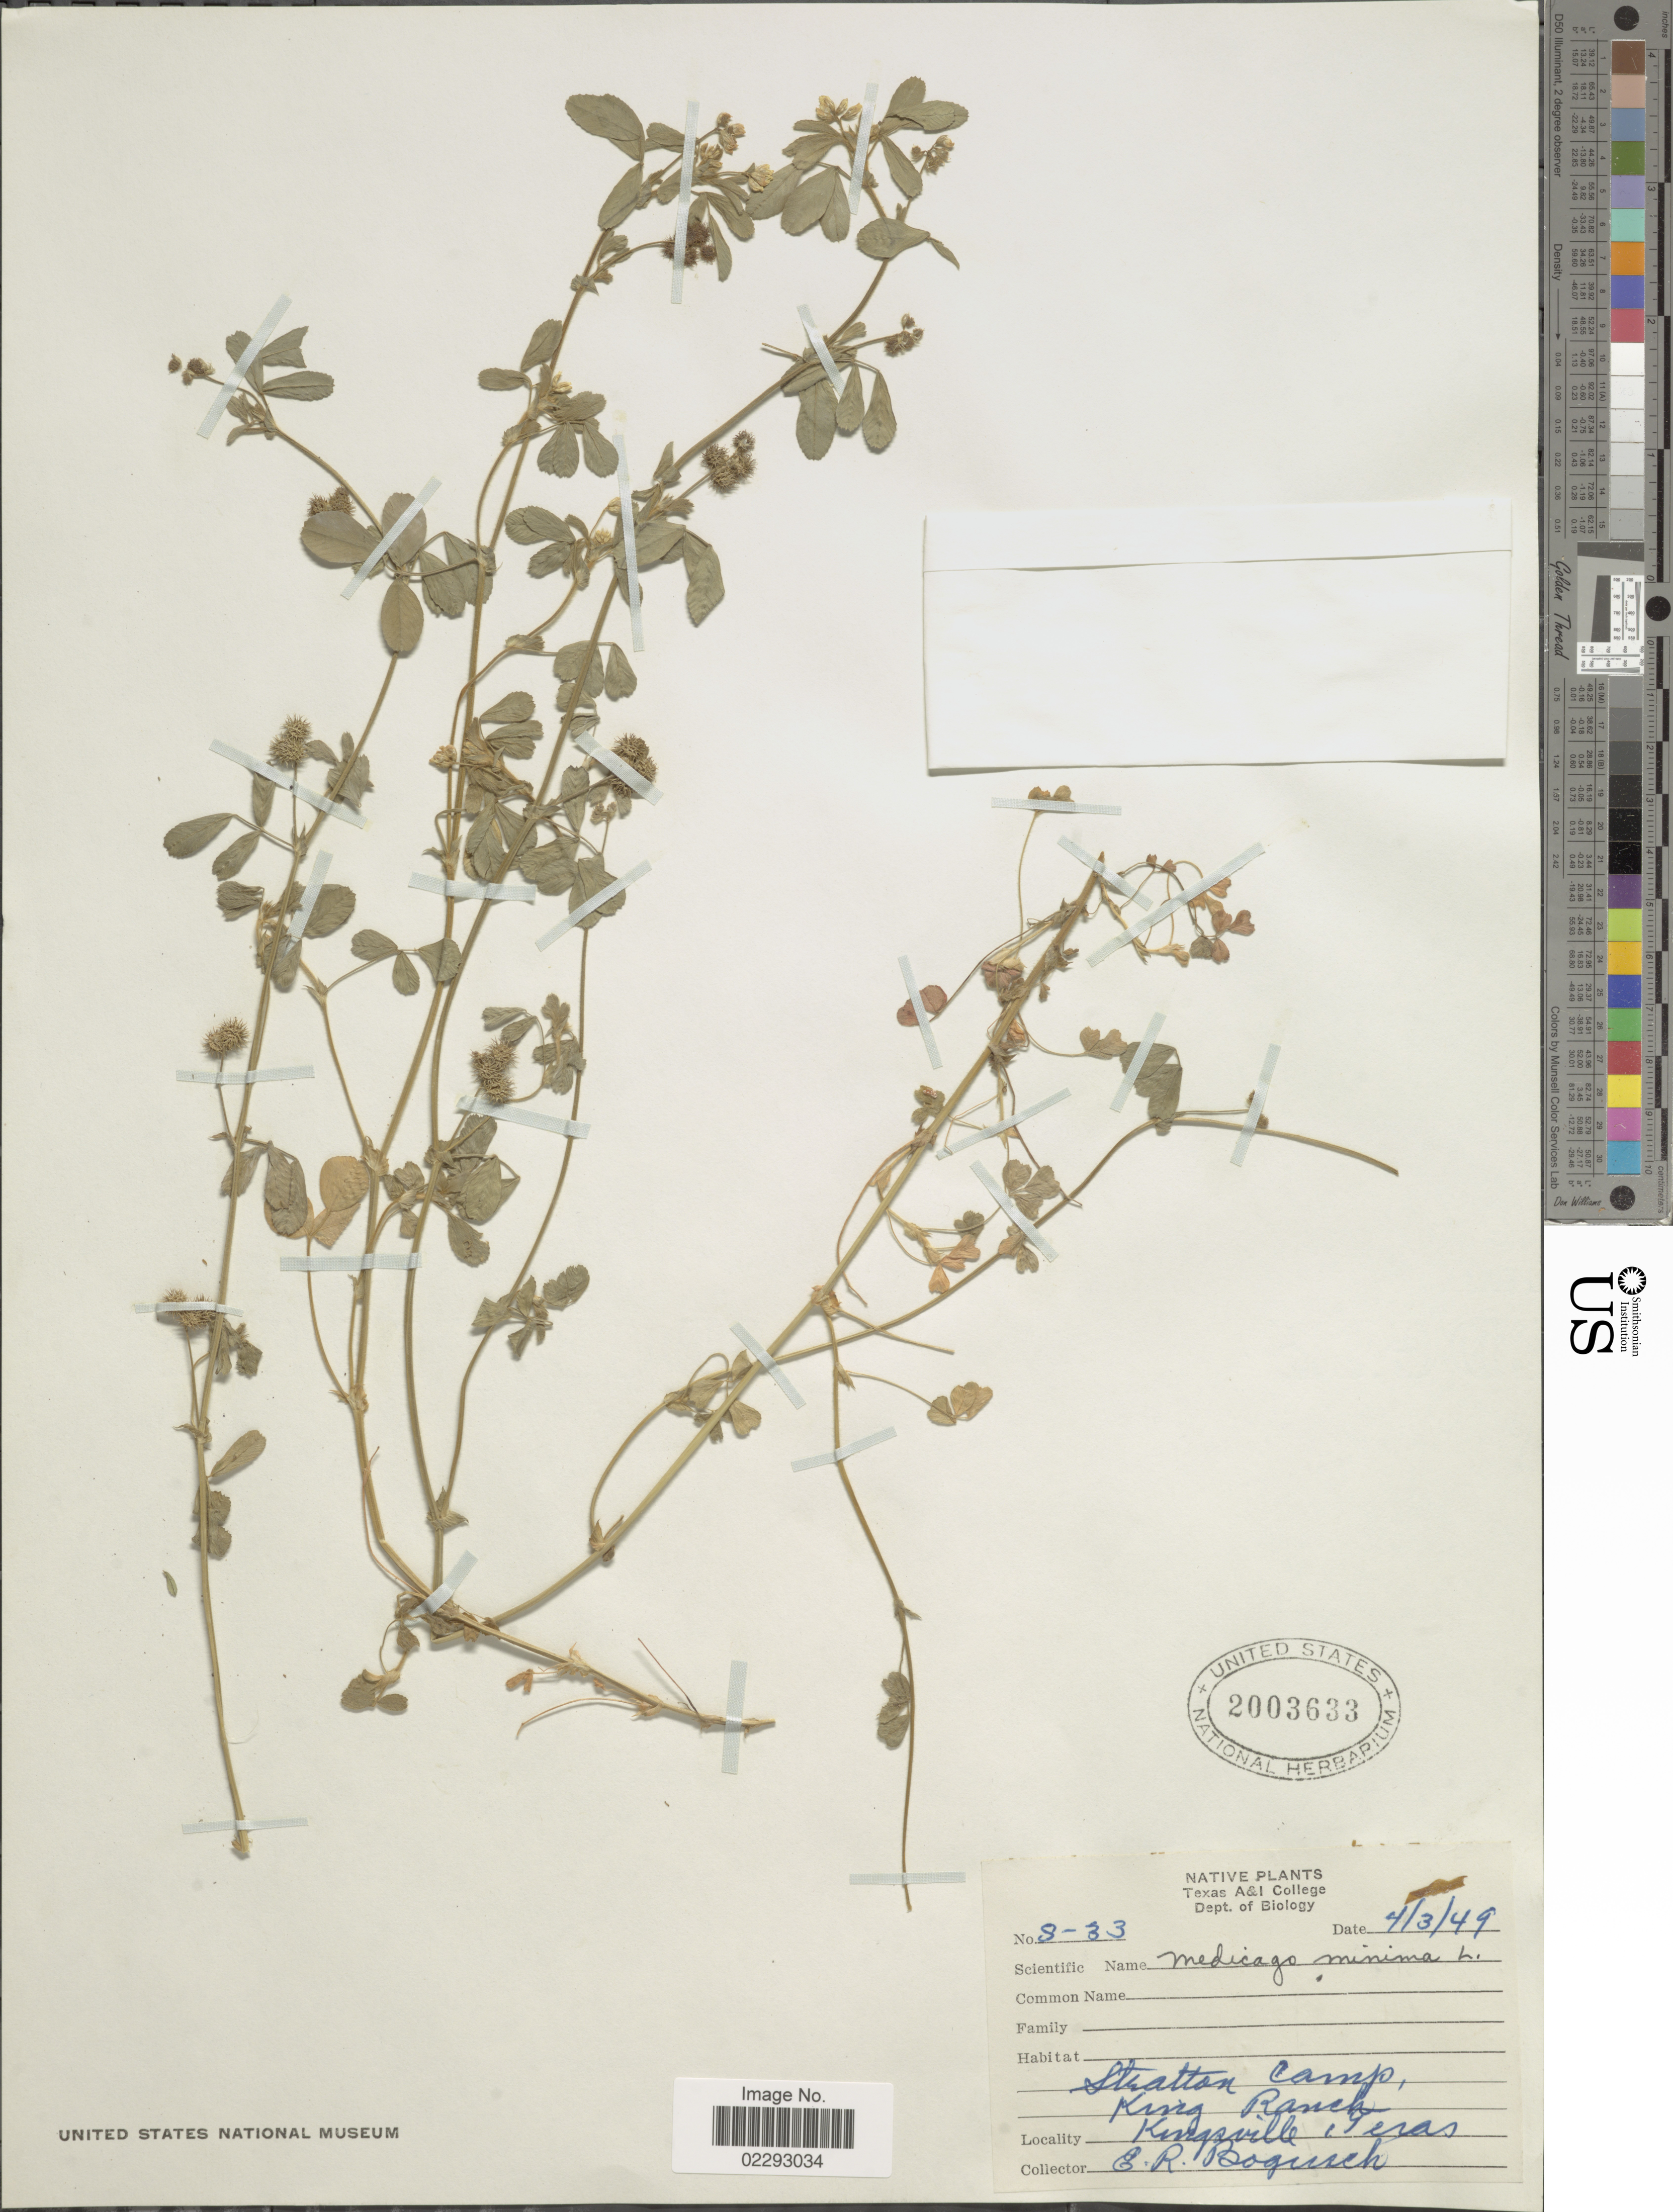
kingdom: Plantae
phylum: Tracheophyta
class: Magnoliopsida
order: Fabales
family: Fabaceae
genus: Medicago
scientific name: Medicago minima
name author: Lam.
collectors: E. Bogusch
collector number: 8-33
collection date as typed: Transcribed d/m/y: 4/3/49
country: United States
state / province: Texas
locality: Stratton Camp, King Ranch, Kingsville, Texas.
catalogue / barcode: US 2003633